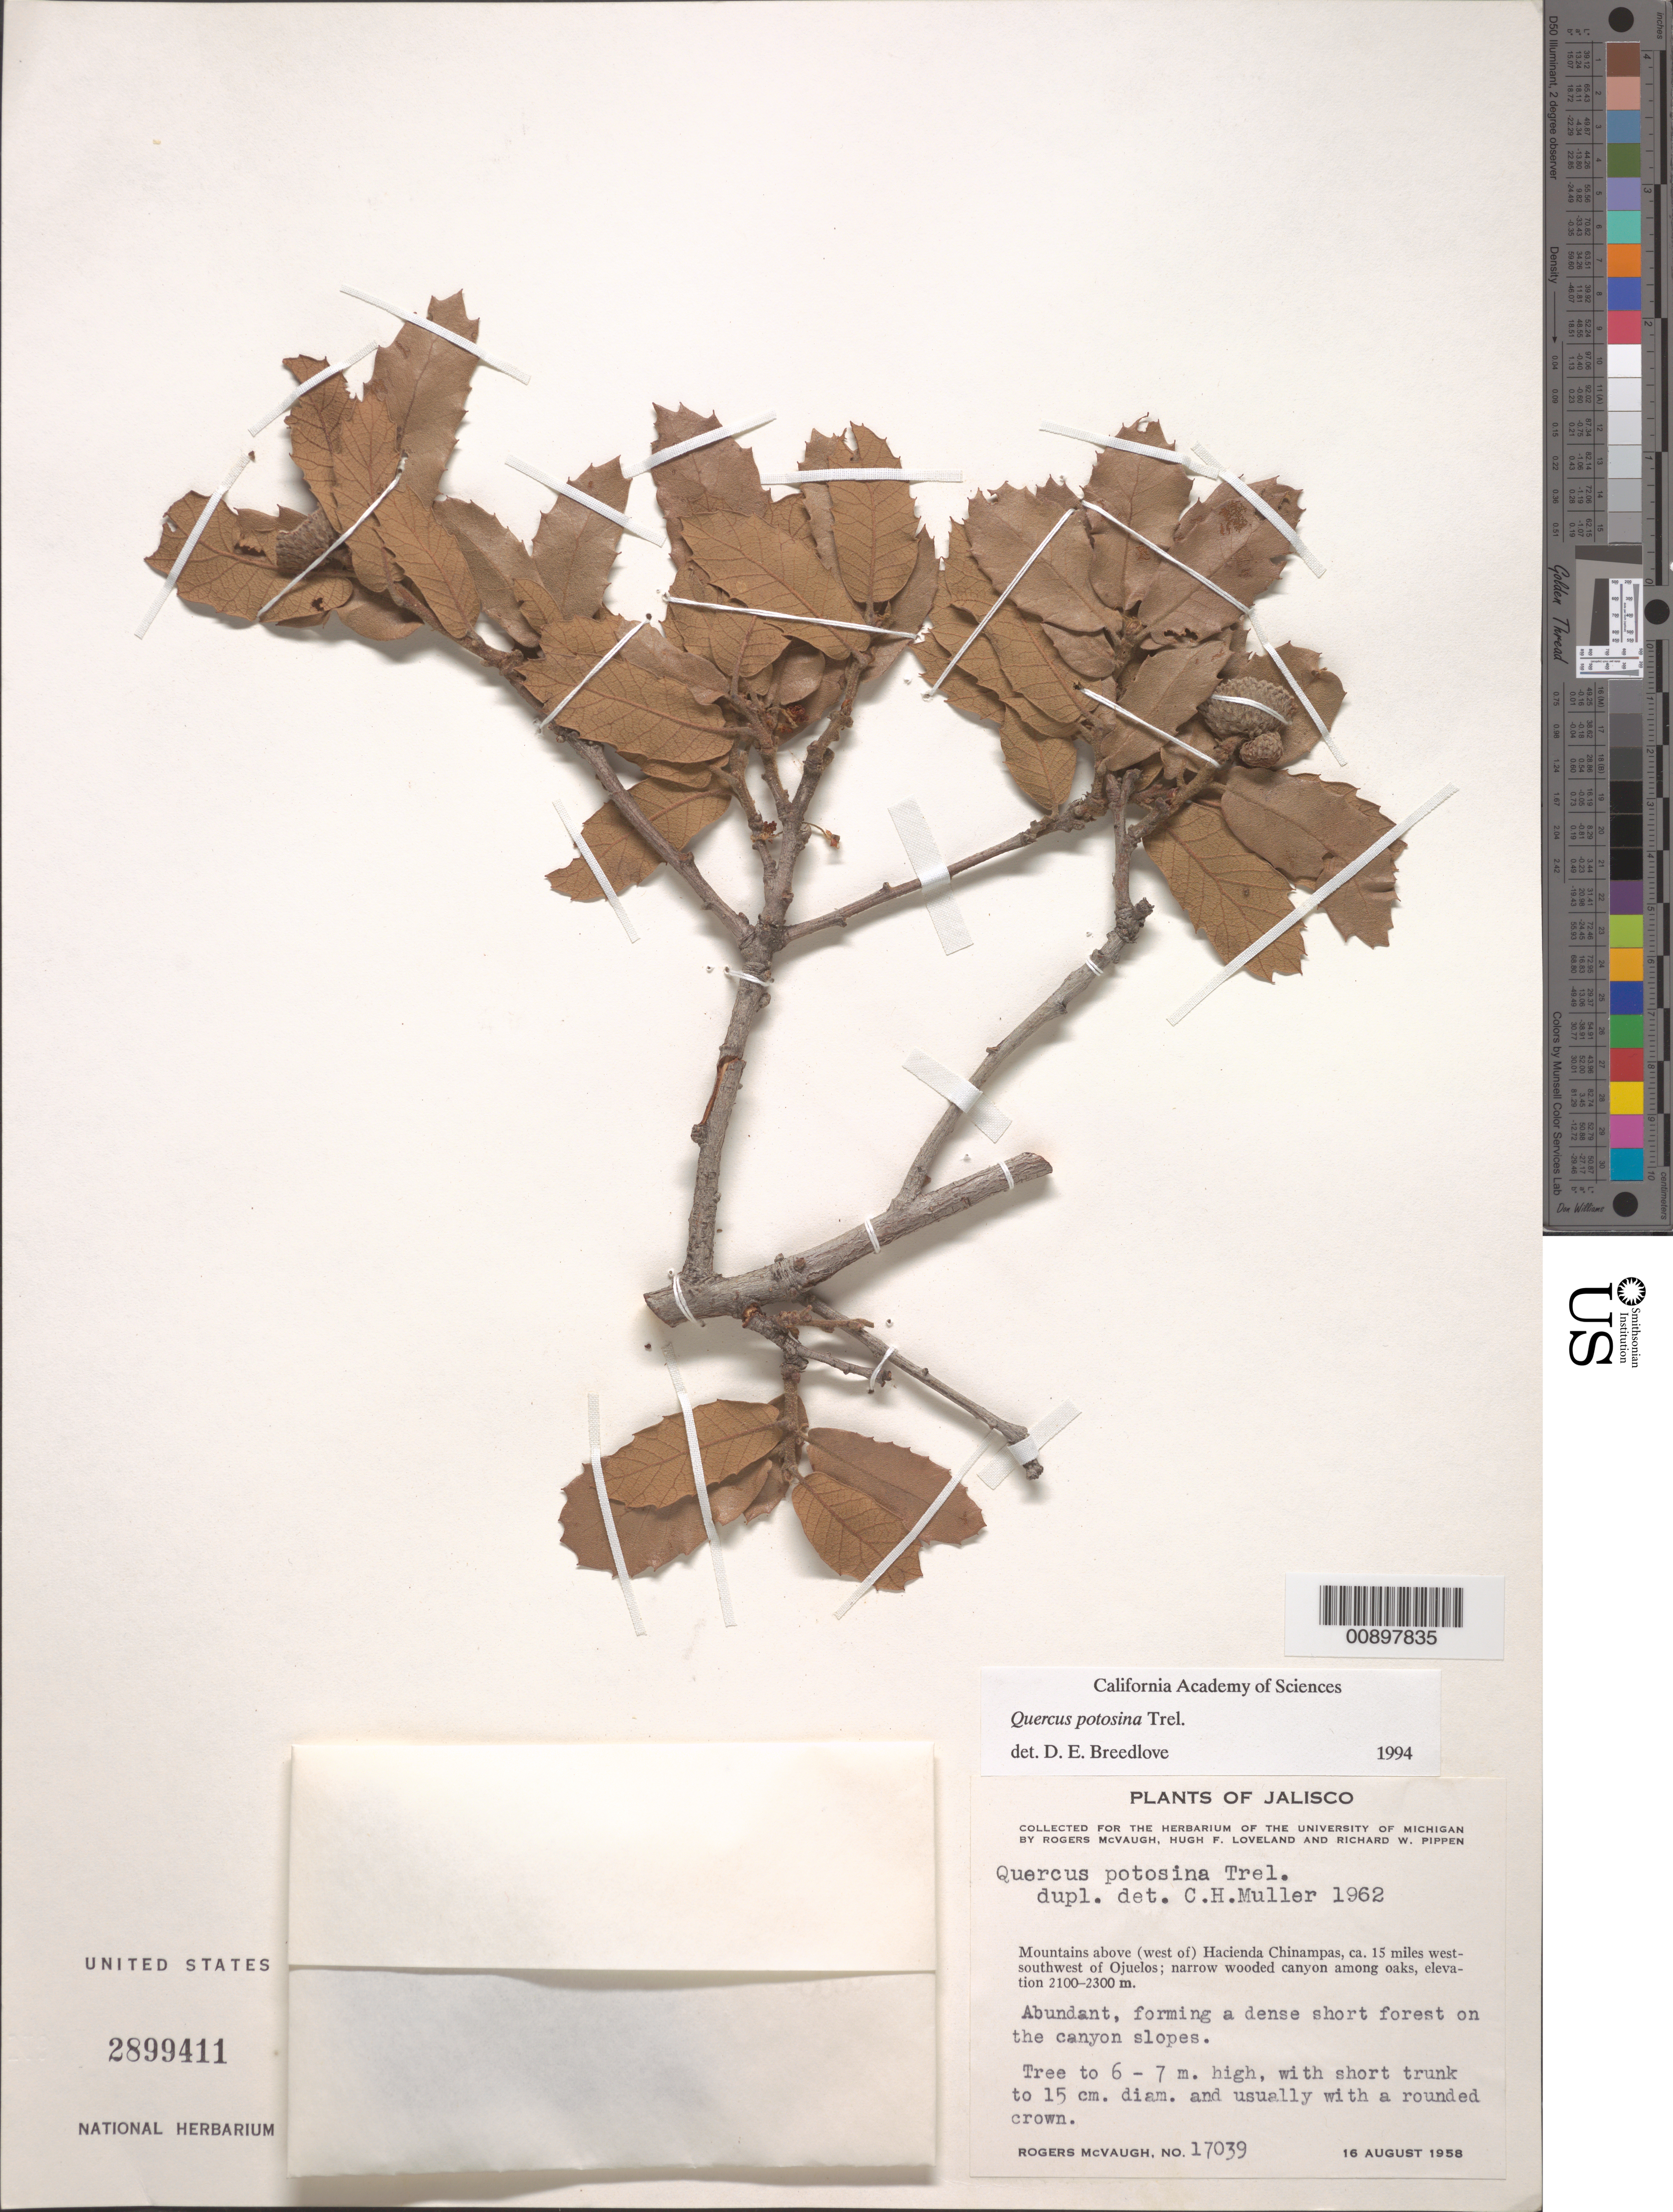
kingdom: Plantae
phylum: Tracheophyta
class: Magnoliopsida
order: Fagales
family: Fagaceae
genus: Quercus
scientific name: Quercus potosina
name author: Trel.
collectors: R. McVaugh, H. Loveland & R. W. Pippen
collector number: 17039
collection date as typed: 16 Aug 1958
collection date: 1958-08-16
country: Mexico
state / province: Jalisco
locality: Mountains above (west of) Hacienda Chinampas, ca. 15 miles west-southwest of Ojuelos.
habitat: Narrow wooded canyon among oaks.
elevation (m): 2300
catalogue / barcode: US 2899411